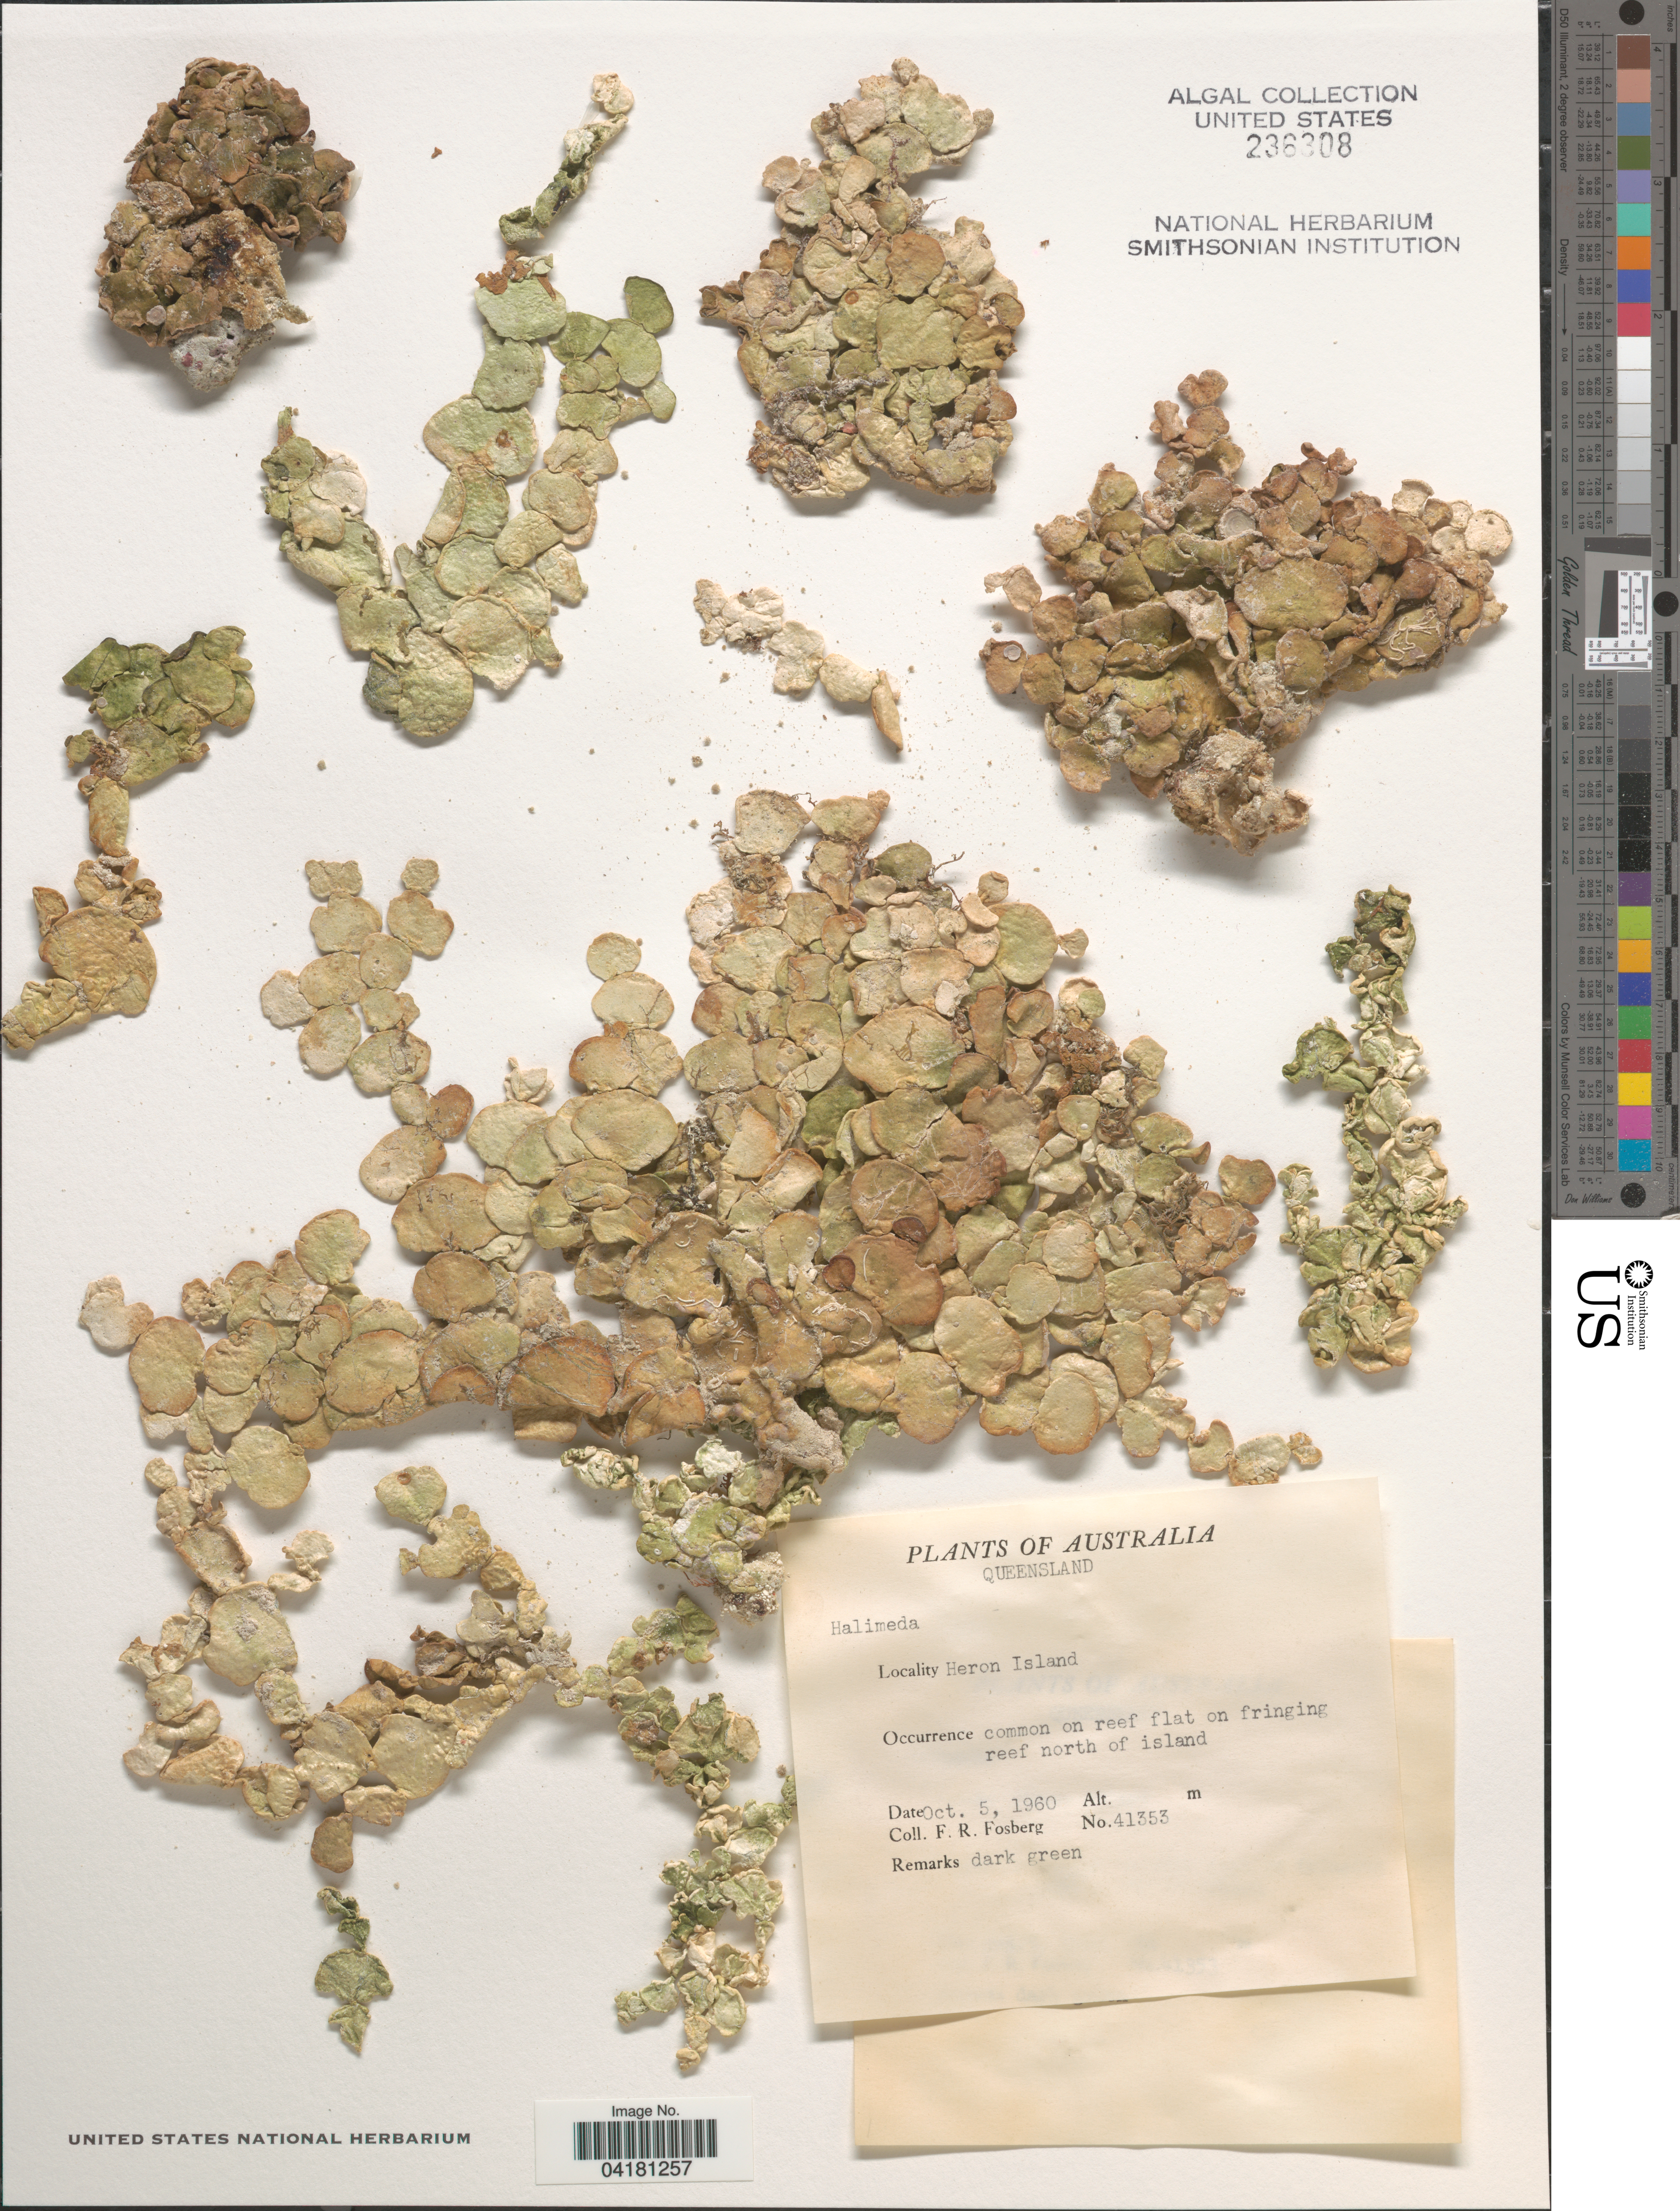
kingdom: Plantae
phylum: Chlorophyta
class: Ulvophyceae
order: Bryopsidales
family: Halimedaceae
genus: Halimeda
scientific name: Halimeda sp.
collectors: F. R. Fosberg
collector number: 41353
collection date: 1960-10-05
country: Australia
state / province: Queensland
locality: Heron Island. Common on reef flat on fringing reef north of island.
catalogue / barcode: US 236308